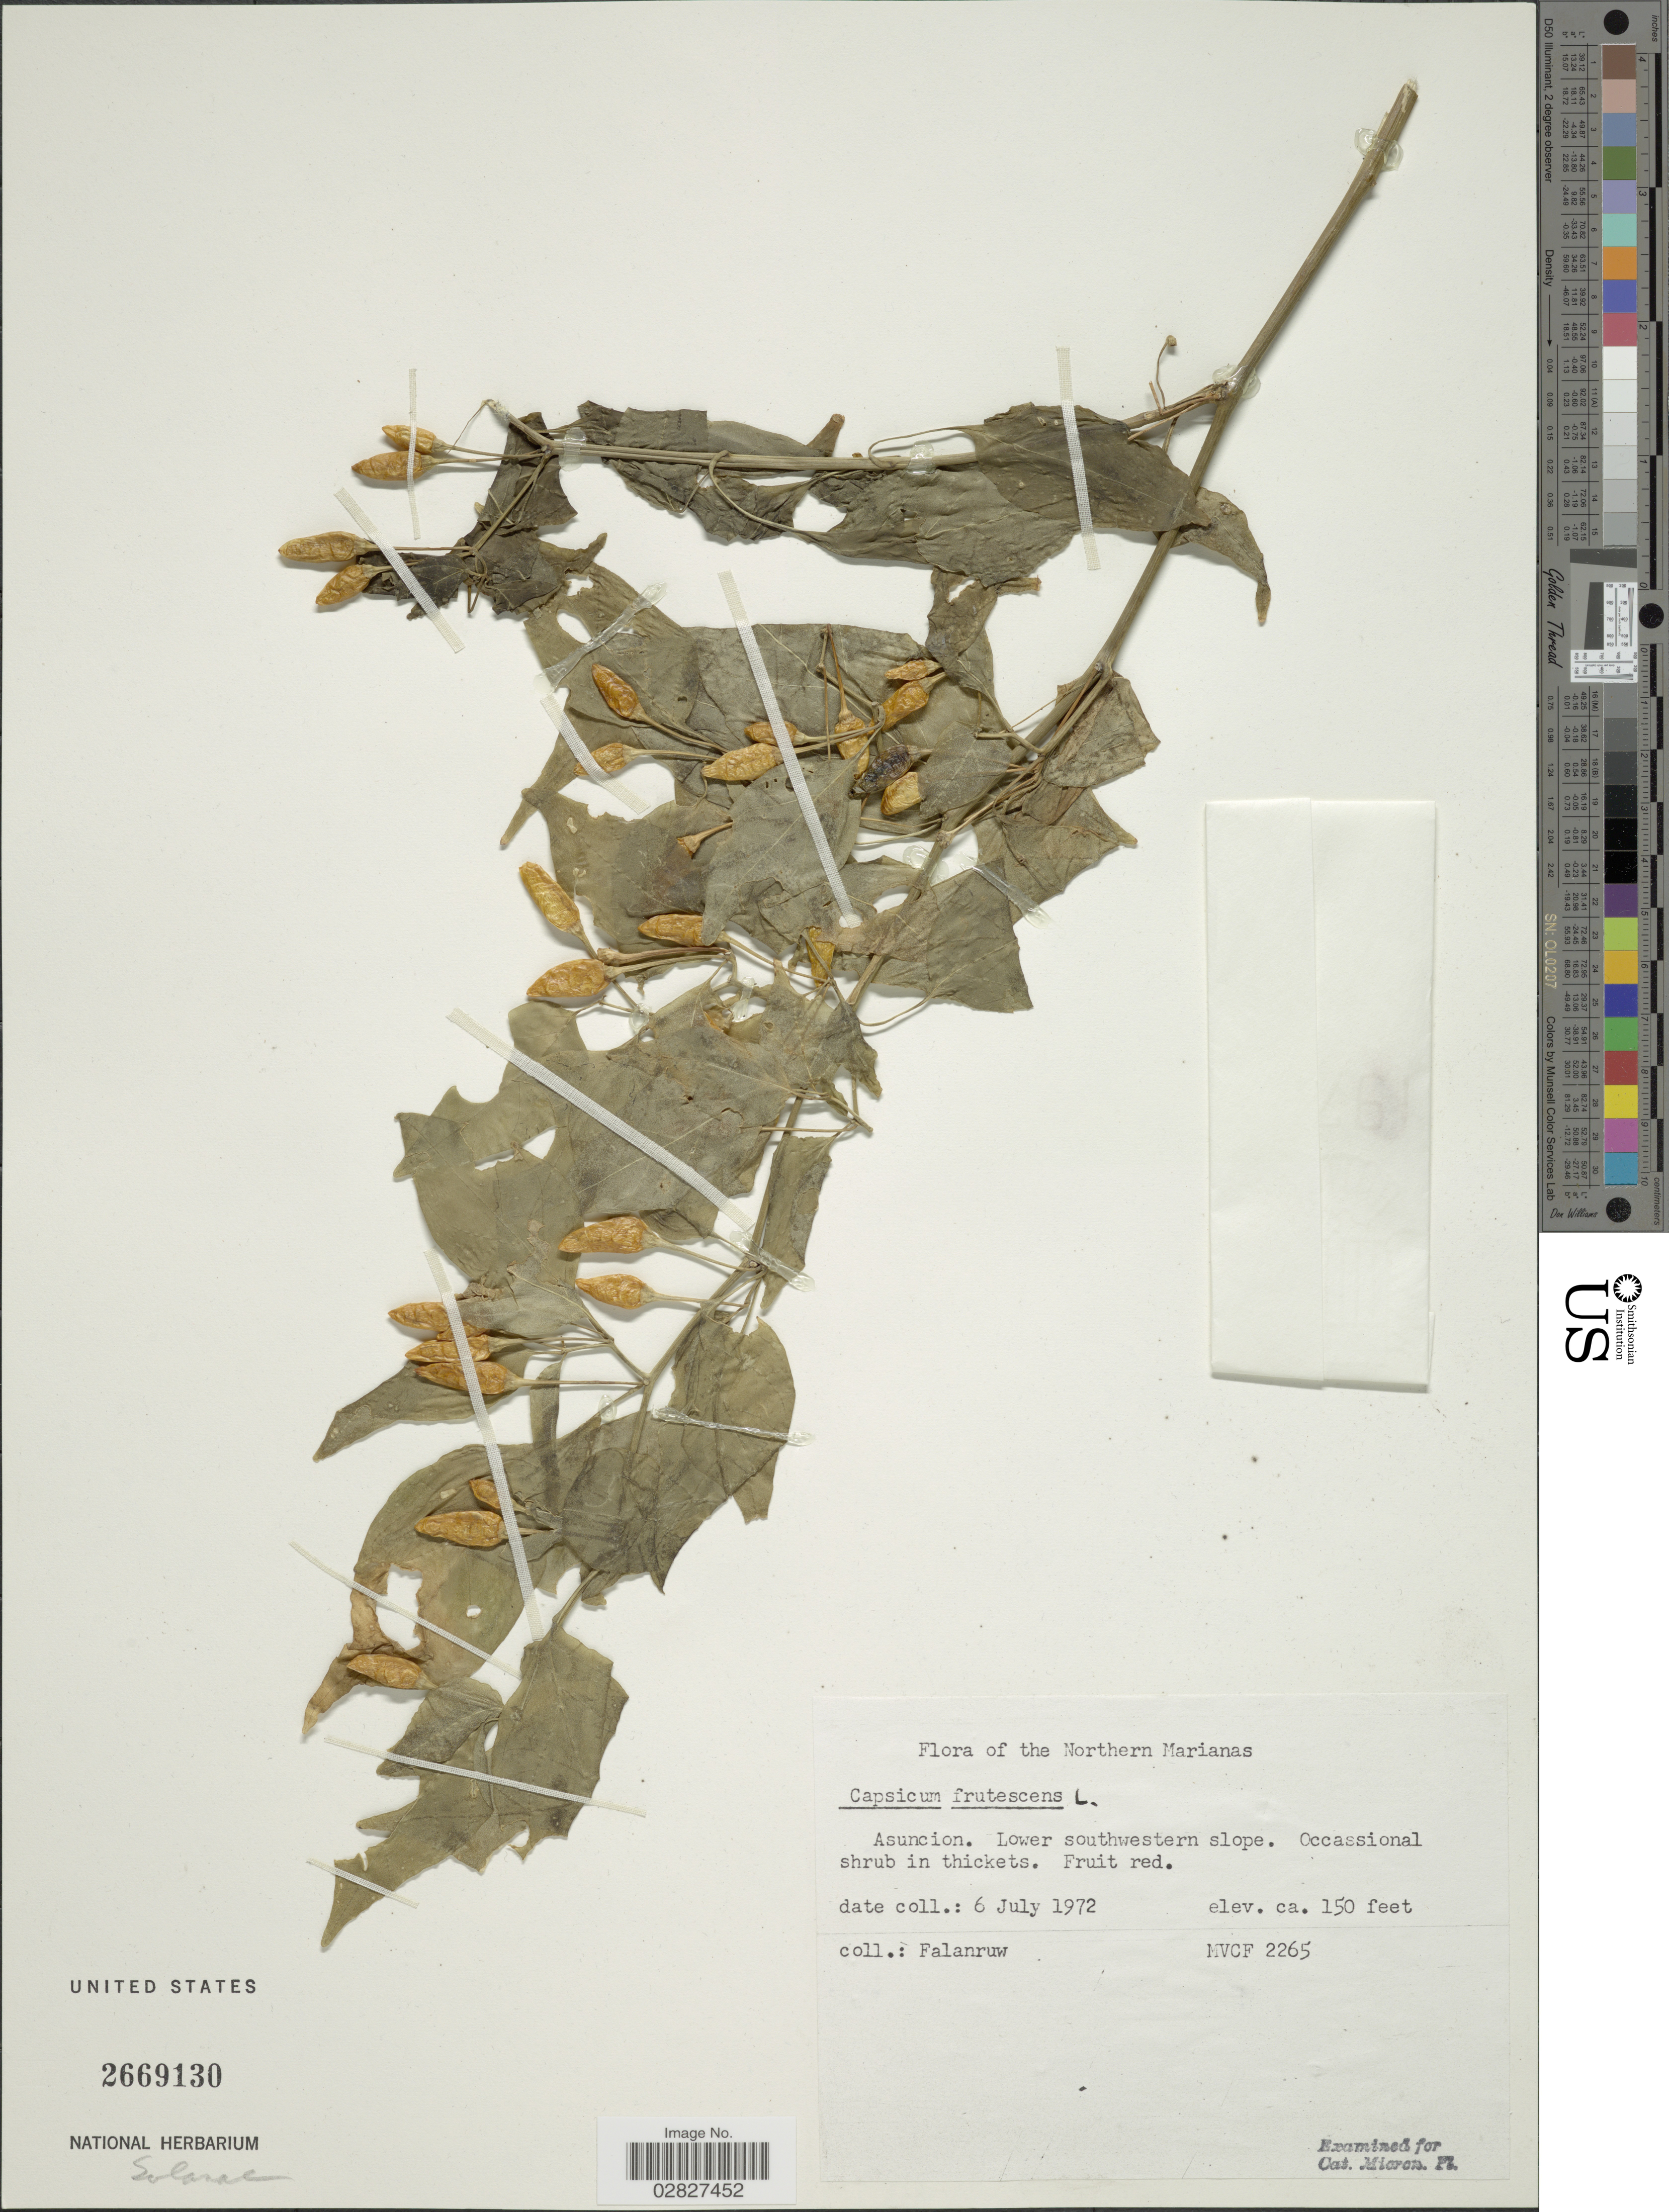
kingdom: Plantae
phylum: Tracheophyta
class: Magnoliopsida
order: Solanales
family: Solanaceae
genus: Capsicum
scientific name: Capsicum frutescens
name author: L.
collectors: Falanruw, --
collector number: MVCF 2265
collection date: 1972-07-06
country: Northern Mariana Islands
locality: Asuncion. Lower southwestern slope.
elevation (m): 46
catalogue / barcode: US 2669130